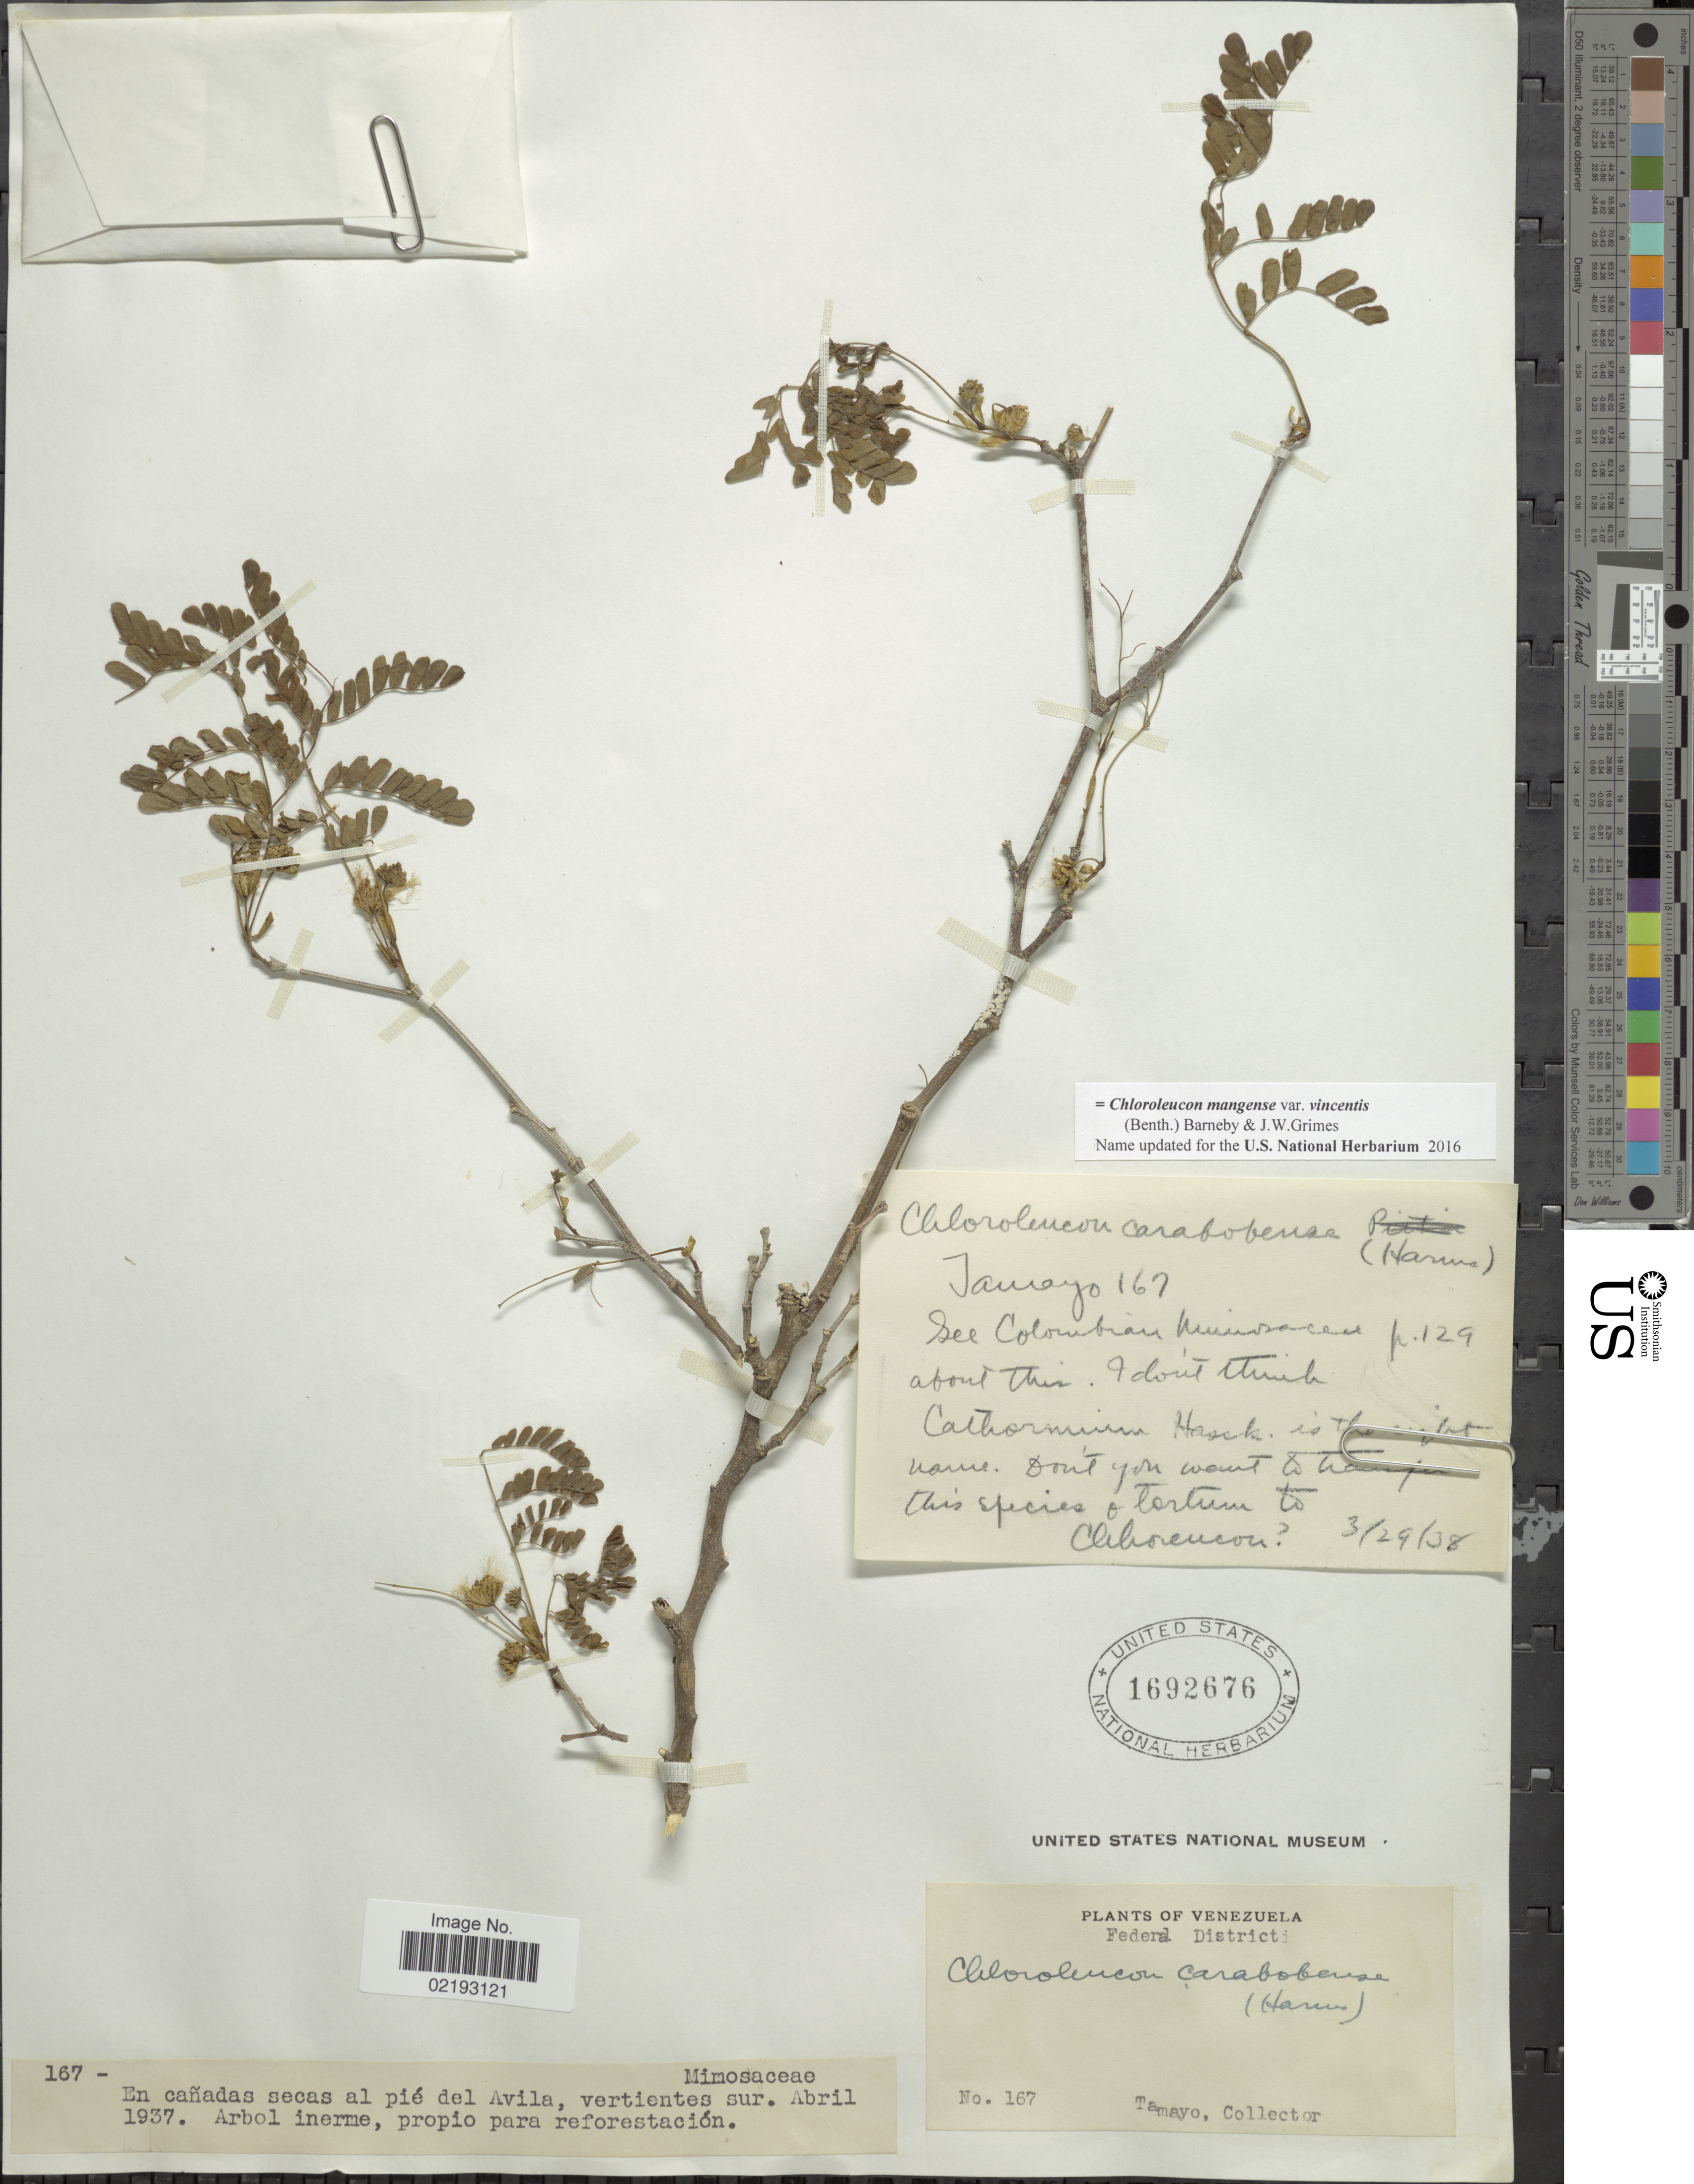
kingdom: Plantae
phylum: Tracheophyta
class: Magnoliopsida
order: Fabales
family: Fabaceae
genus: Chloroleucon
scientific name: Chloroleucon mangense var. vincentis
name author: (Benth.) Barneby & J.W. Grimes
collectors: -. Tamayo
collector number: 167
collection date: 1937-04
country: Venezuela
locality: Federal District, en canada secas al pie del Avila, vertiente sur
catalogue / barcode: US 1692676